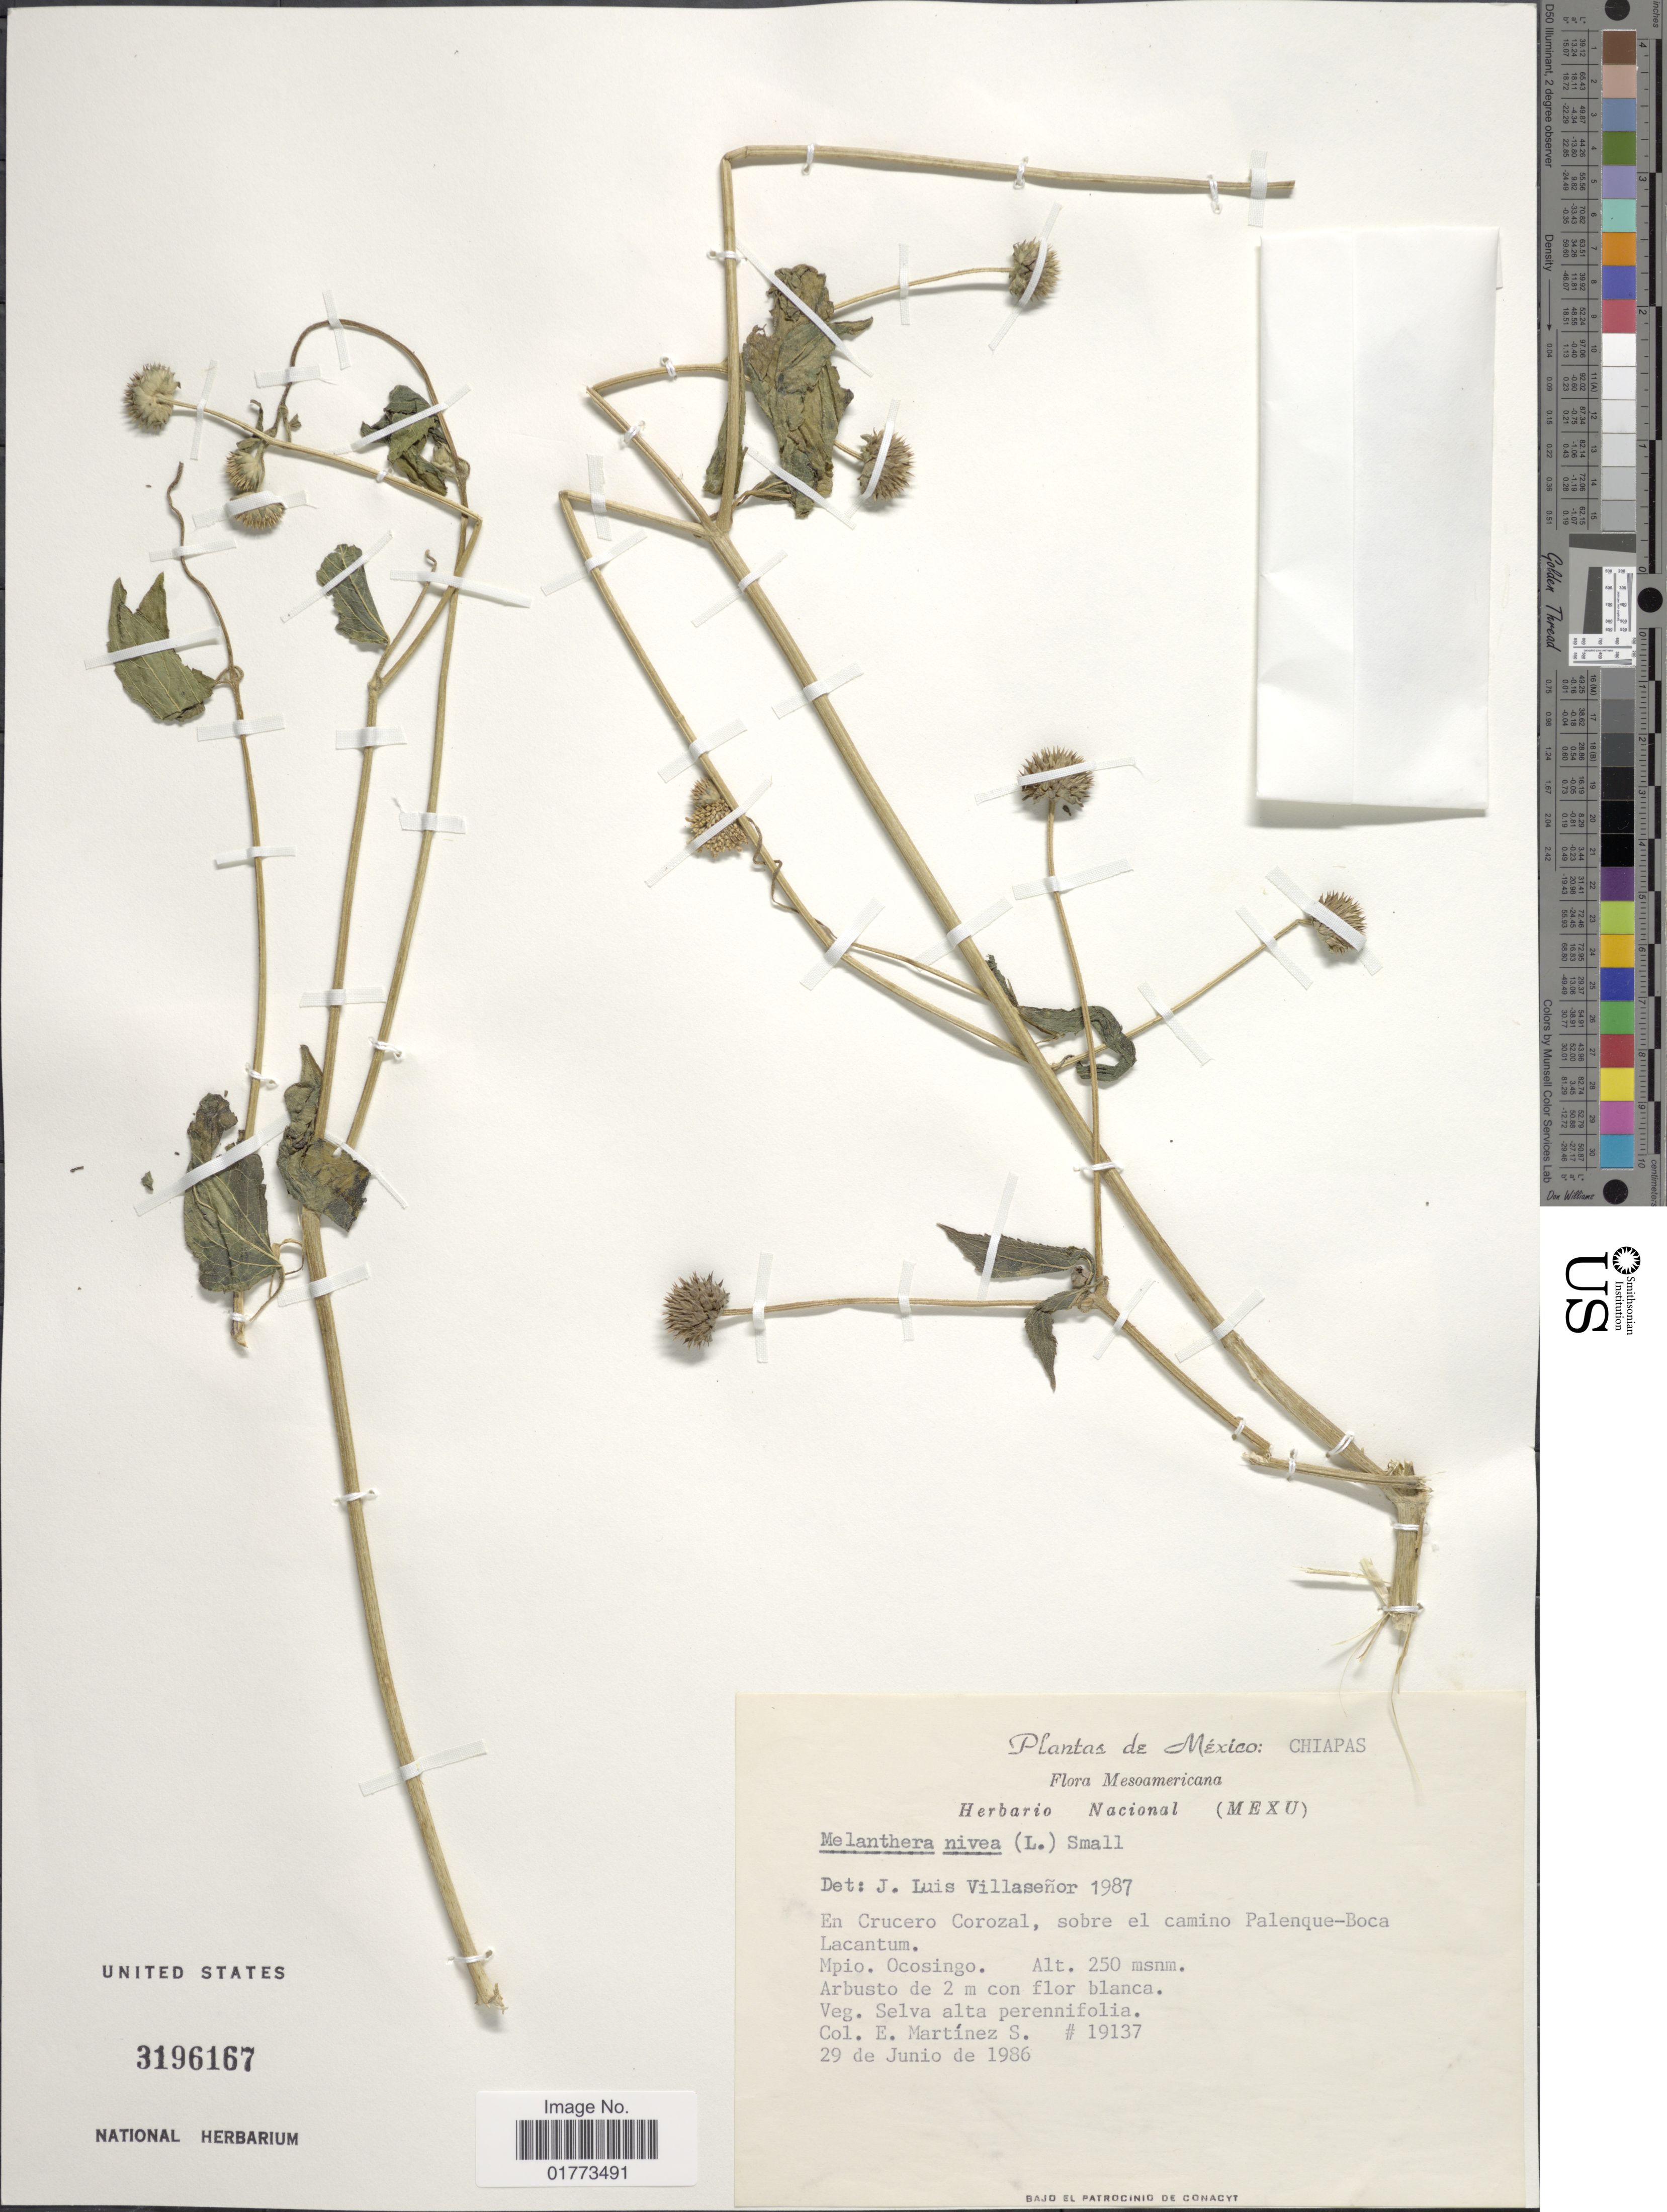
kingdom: Plantae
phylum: Tracheophyta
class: Magnoliopsida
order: Asterales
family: Asteraceae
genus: Melanthera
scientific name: Melanthera nivea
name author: (L.) Small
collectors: E. M. Martínez S.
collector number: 19137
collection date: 1986-06-29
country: Mexico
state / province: Chiapas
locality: En Crucero Corozal, sobre el camino Palenque - Boca Lacantum, Mpio. Ocosingo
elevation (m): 250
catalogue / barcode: US 3196167